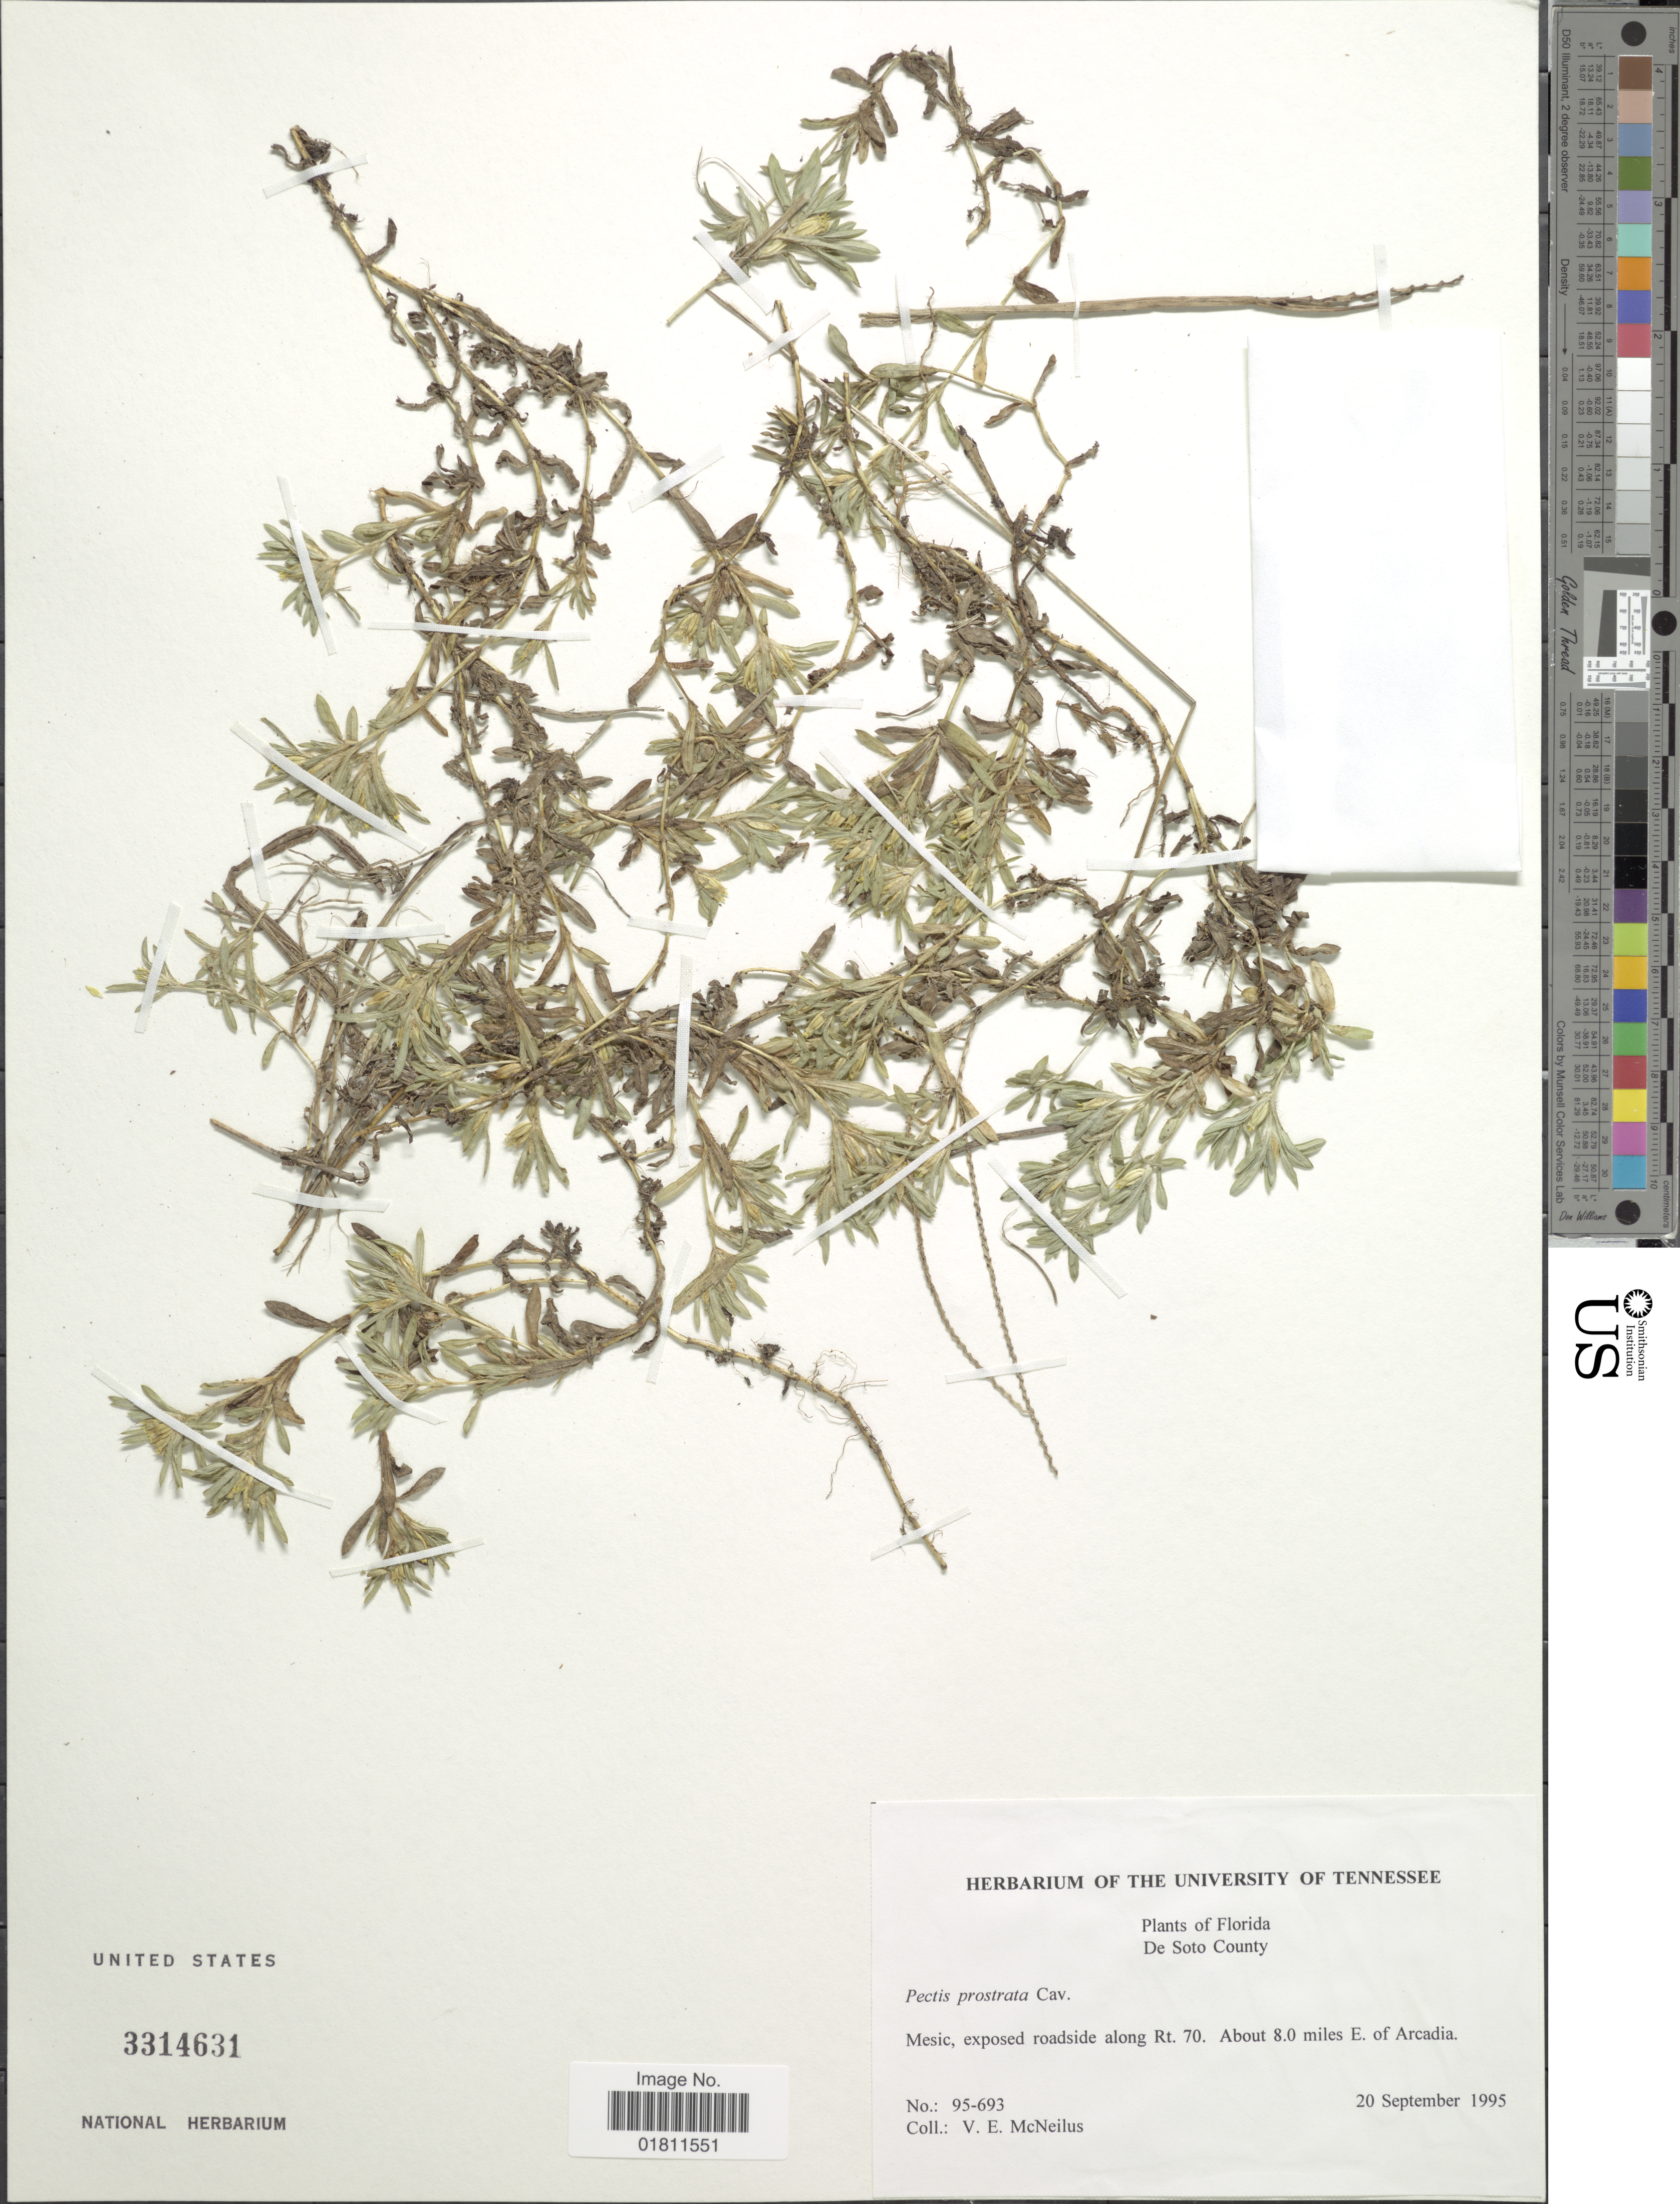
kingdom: Plantae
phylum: Tracheophyta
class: Magnoliopsida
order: Asterales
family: Asteraceae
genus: Pectis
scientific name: Pectis prostrata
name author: Cav.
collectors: V. Mcneilus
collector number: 95-693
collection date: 1995-09-20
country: United States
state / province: Florida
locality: Florida. De Soto County Mesic. exposed roadside along Rt/ 70. About 8.0 miles E. of Arcadia.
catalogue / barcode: US 3314631